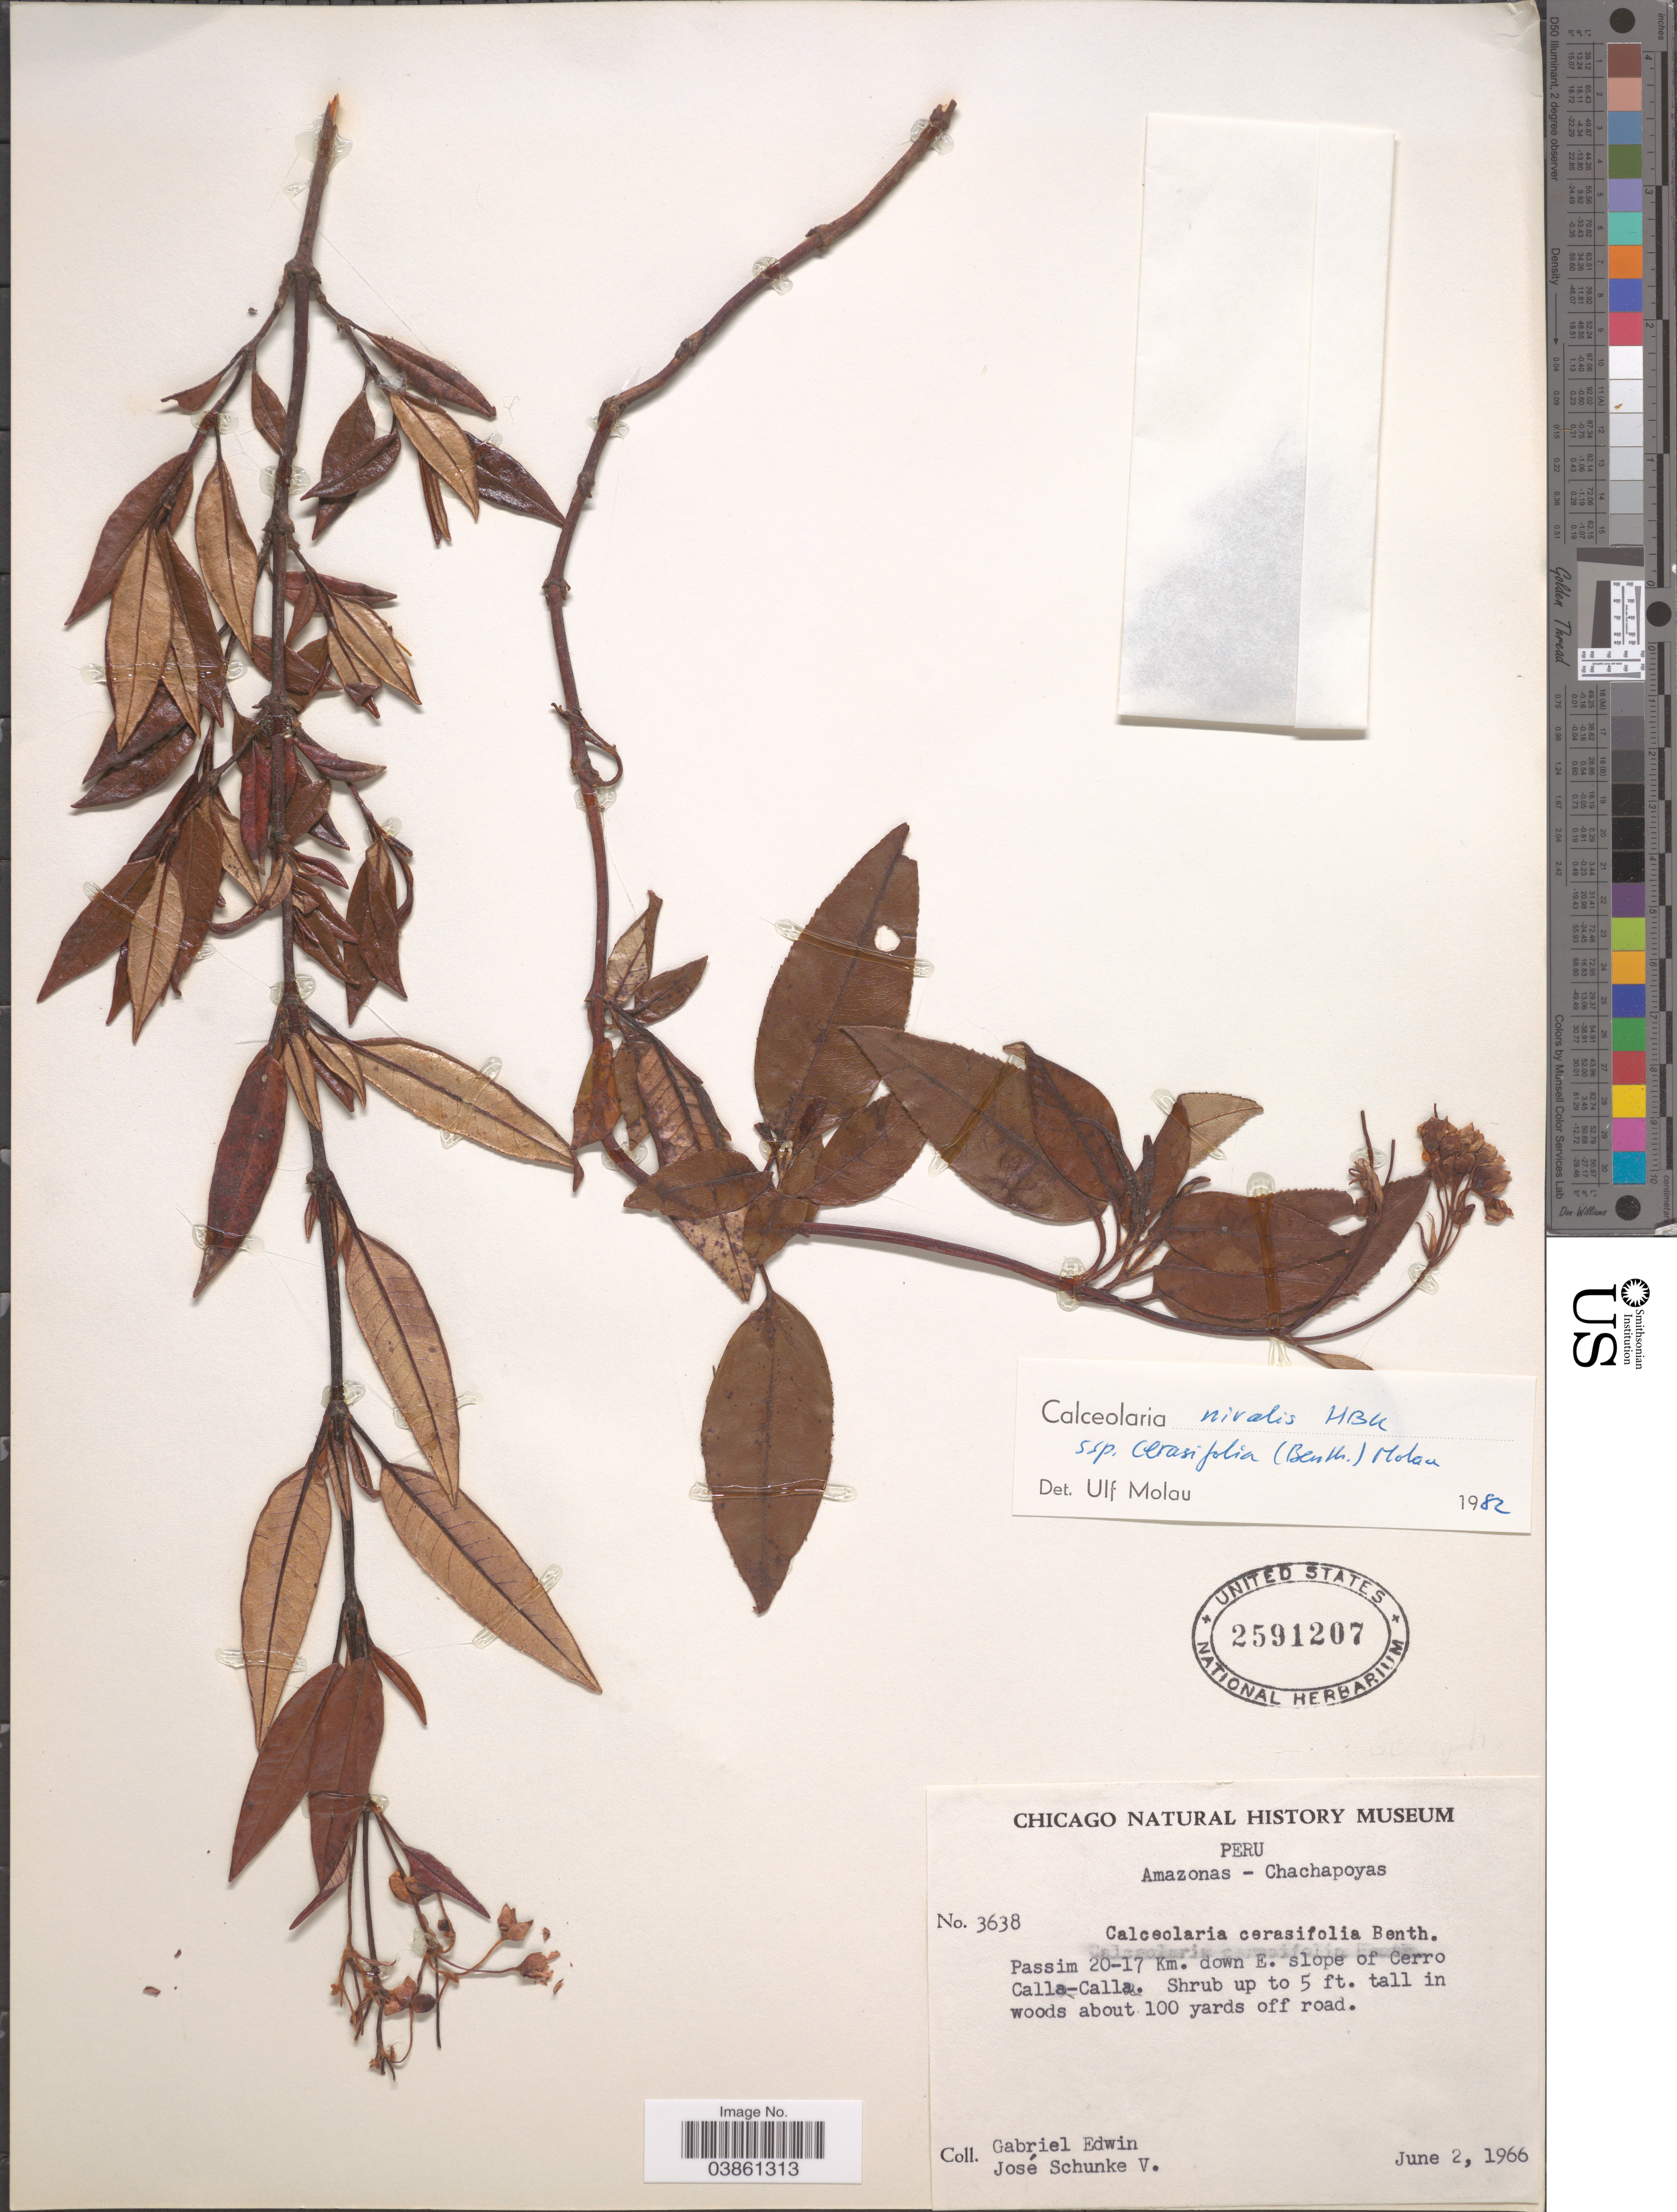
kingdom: Plantae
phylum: Tracheophyta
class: Magnoliopsida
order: Lamiales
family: Calceolariaceae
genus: Calceolaria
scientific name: Calceolaria nivalis subsp. cerasifolia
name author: (Benth.) Molau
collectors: G. Edwin & J. Schunke Vigo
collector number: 3638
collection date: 1966-06-02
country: Peru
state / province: Amazonas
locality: Chachapoyas. Passim 20-17 Km. down E. slope of Cerro Calla-Calla.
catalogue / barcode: US 2591207